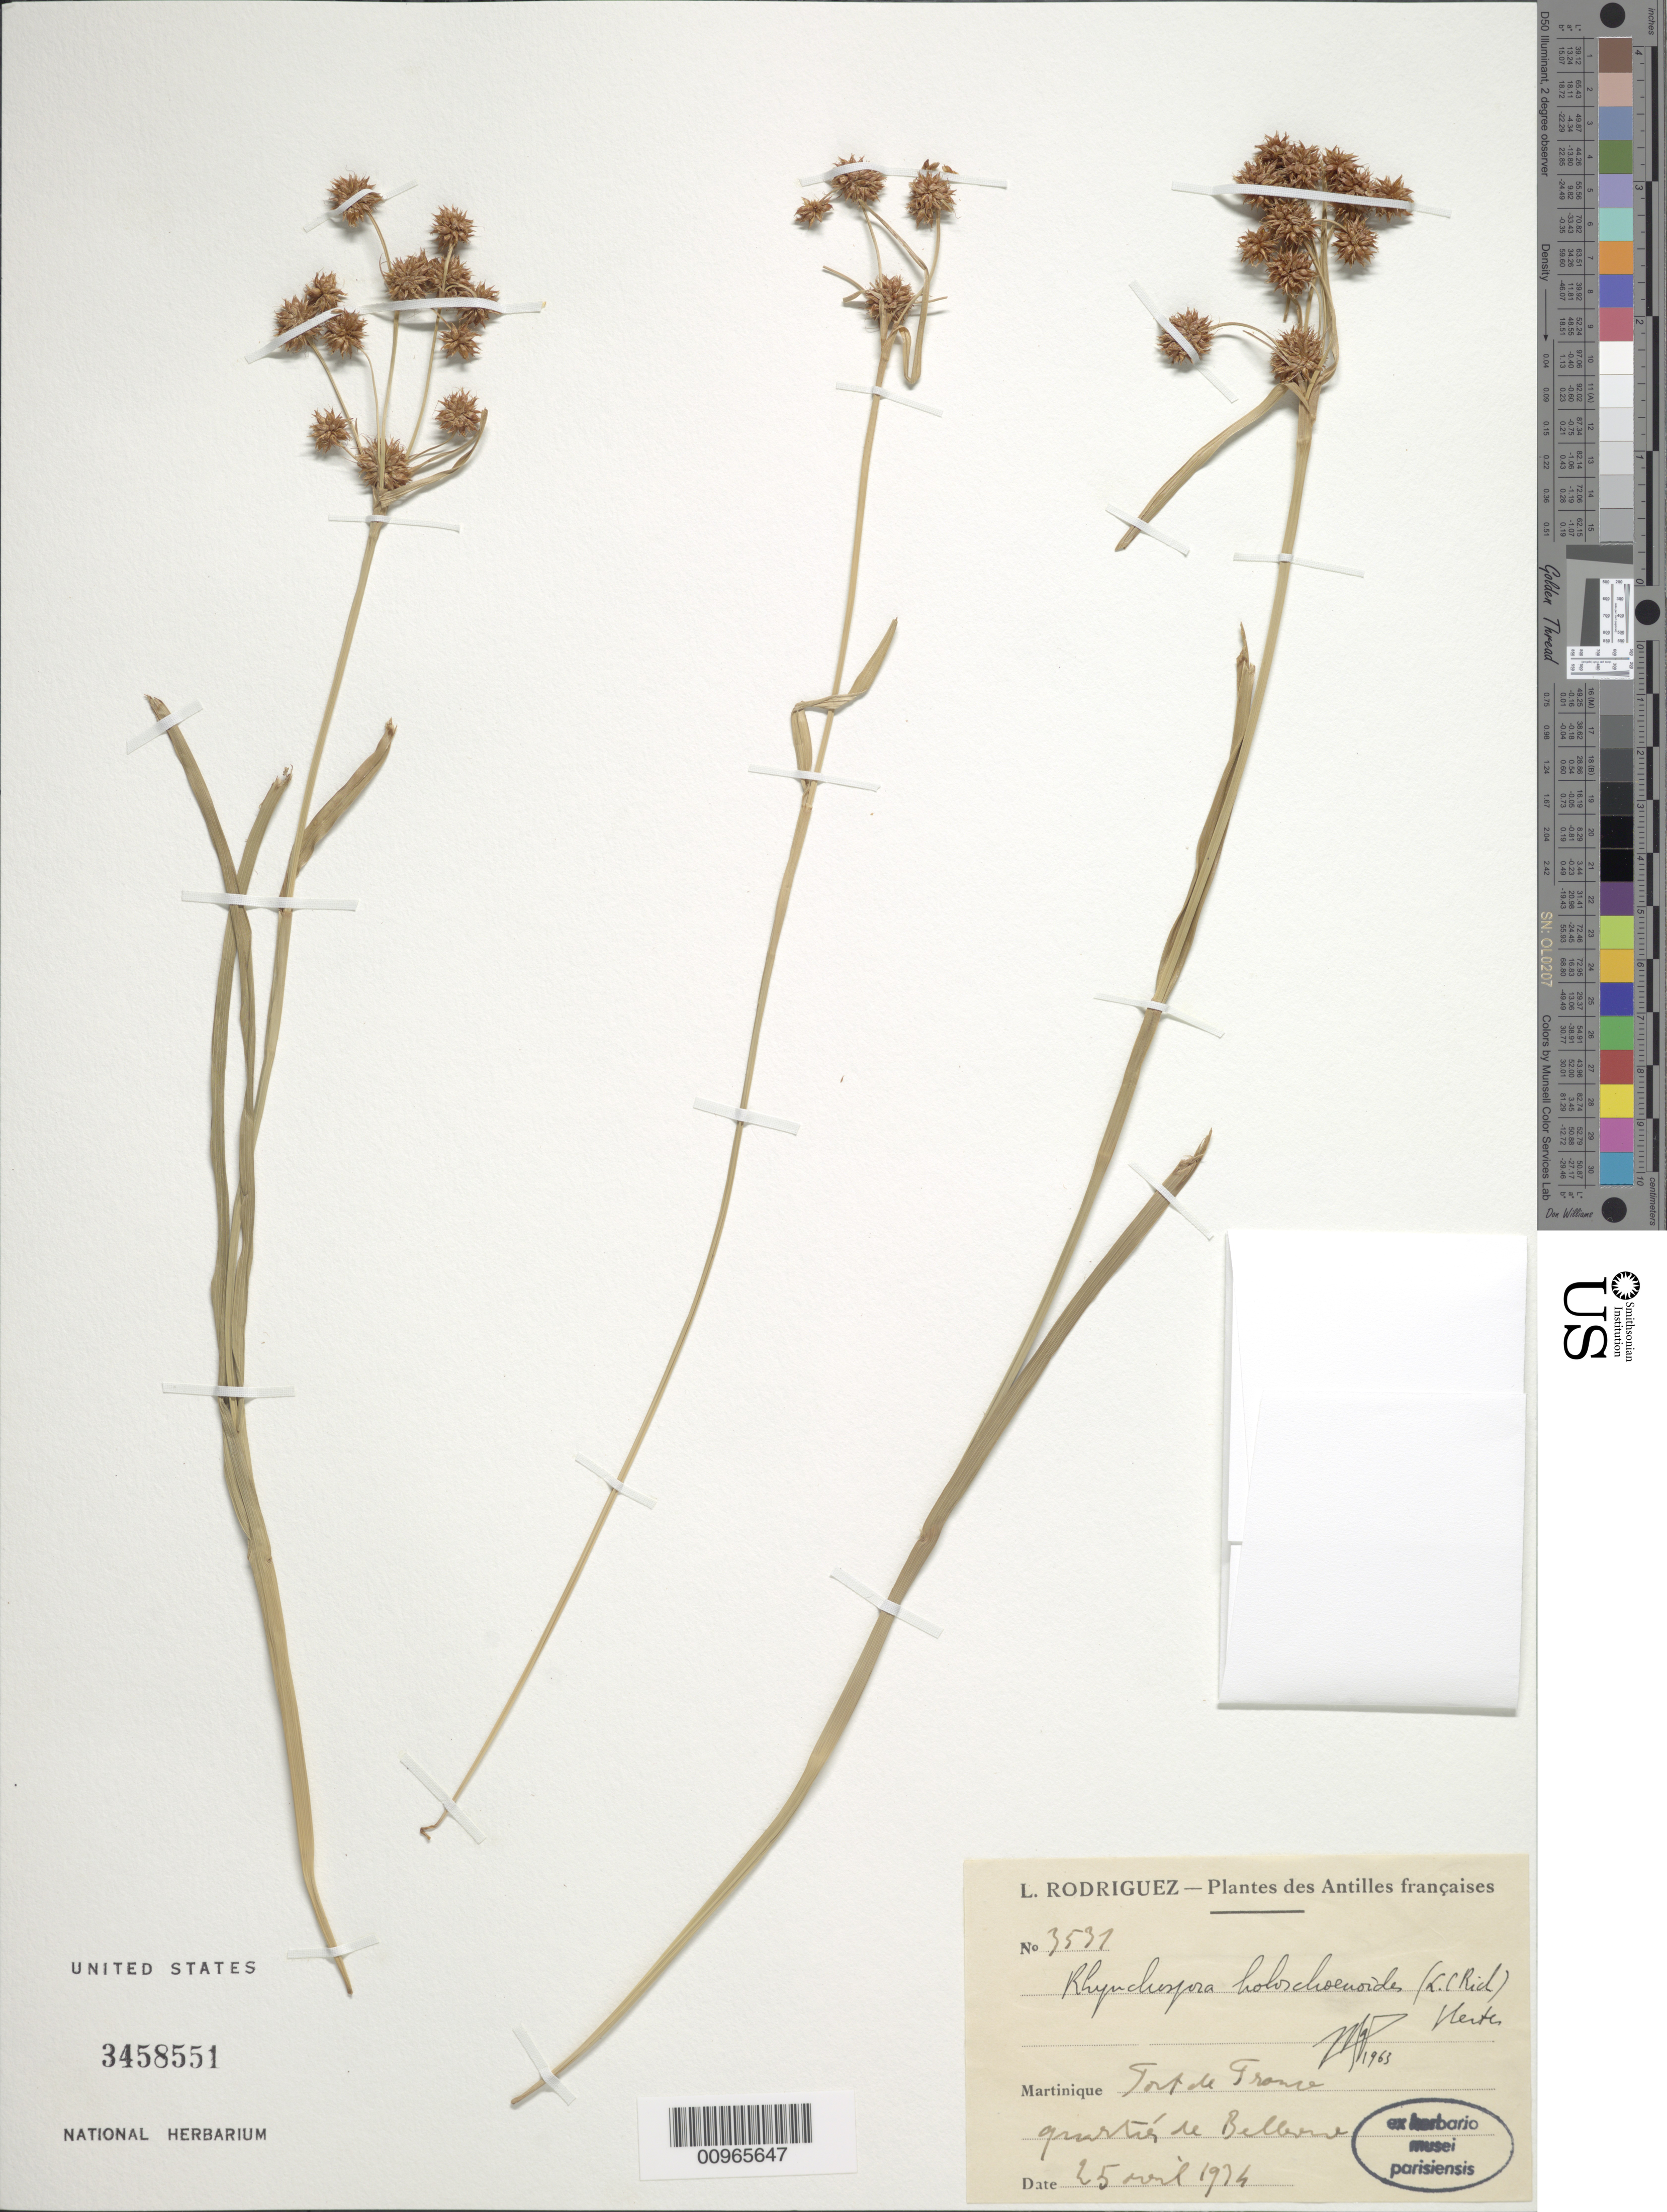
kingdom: Plantae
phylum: Tracheophyta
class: Liliopsida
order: Poales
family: Cyperaceae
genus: Rhynchospora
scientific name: Rhynchospora holoschoenoides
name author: (Rich.) Herter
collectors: L. Rodriguez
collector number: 3531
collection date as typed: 25 Apr 1934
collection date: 1934-04-25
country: Martinique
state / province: Fort-de-France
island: Martinique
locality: Fort de France, quartré re Bellevue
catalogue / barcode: US 3458551